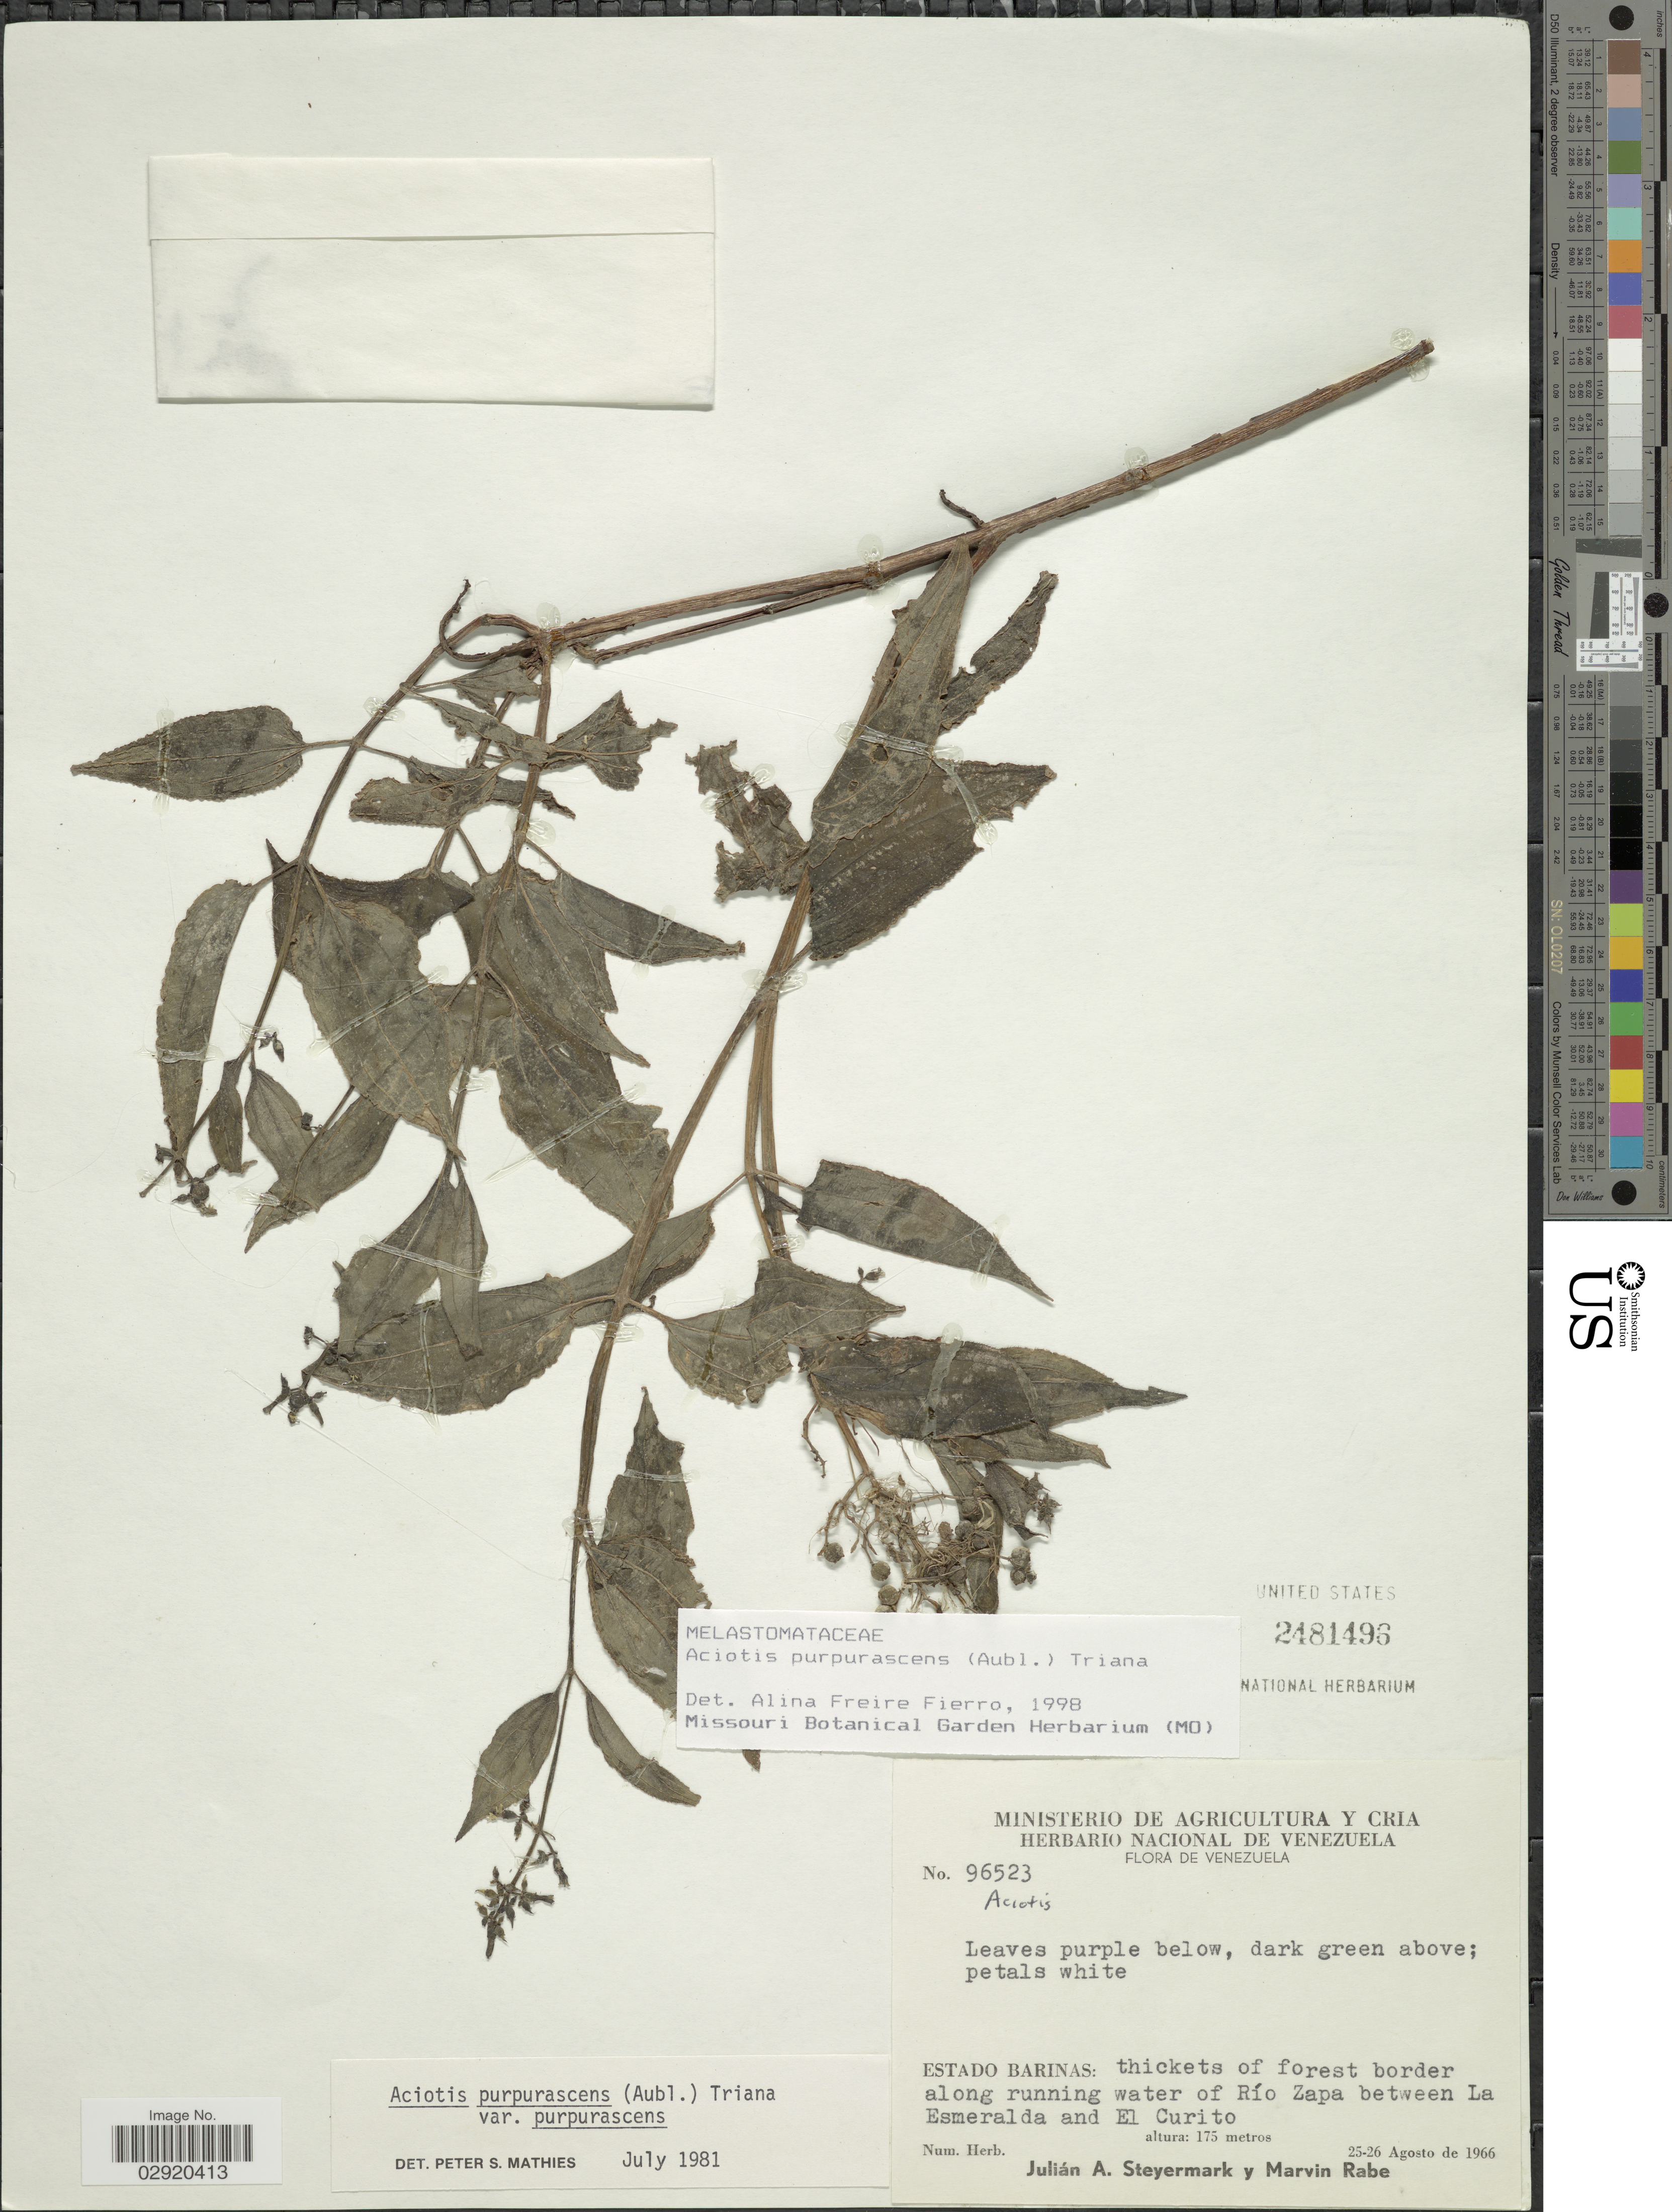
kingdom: Plantae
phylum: Tracheophyta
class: Magnoliopsida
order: Myrtales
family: Melastomataceae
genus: Aciotis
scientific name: Aciotis purpurascens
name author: (Aubl.) Triana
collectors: J. Steyermark & M. Rabe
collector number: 96523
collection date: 1966-08-25/1966-08-26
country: Venezuela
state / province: Barinas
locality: Estado Barinas: thickets of forest border along running water of Río Zapa between La Esmeralda and El Curito.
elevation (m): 175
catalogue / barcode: US 2481496